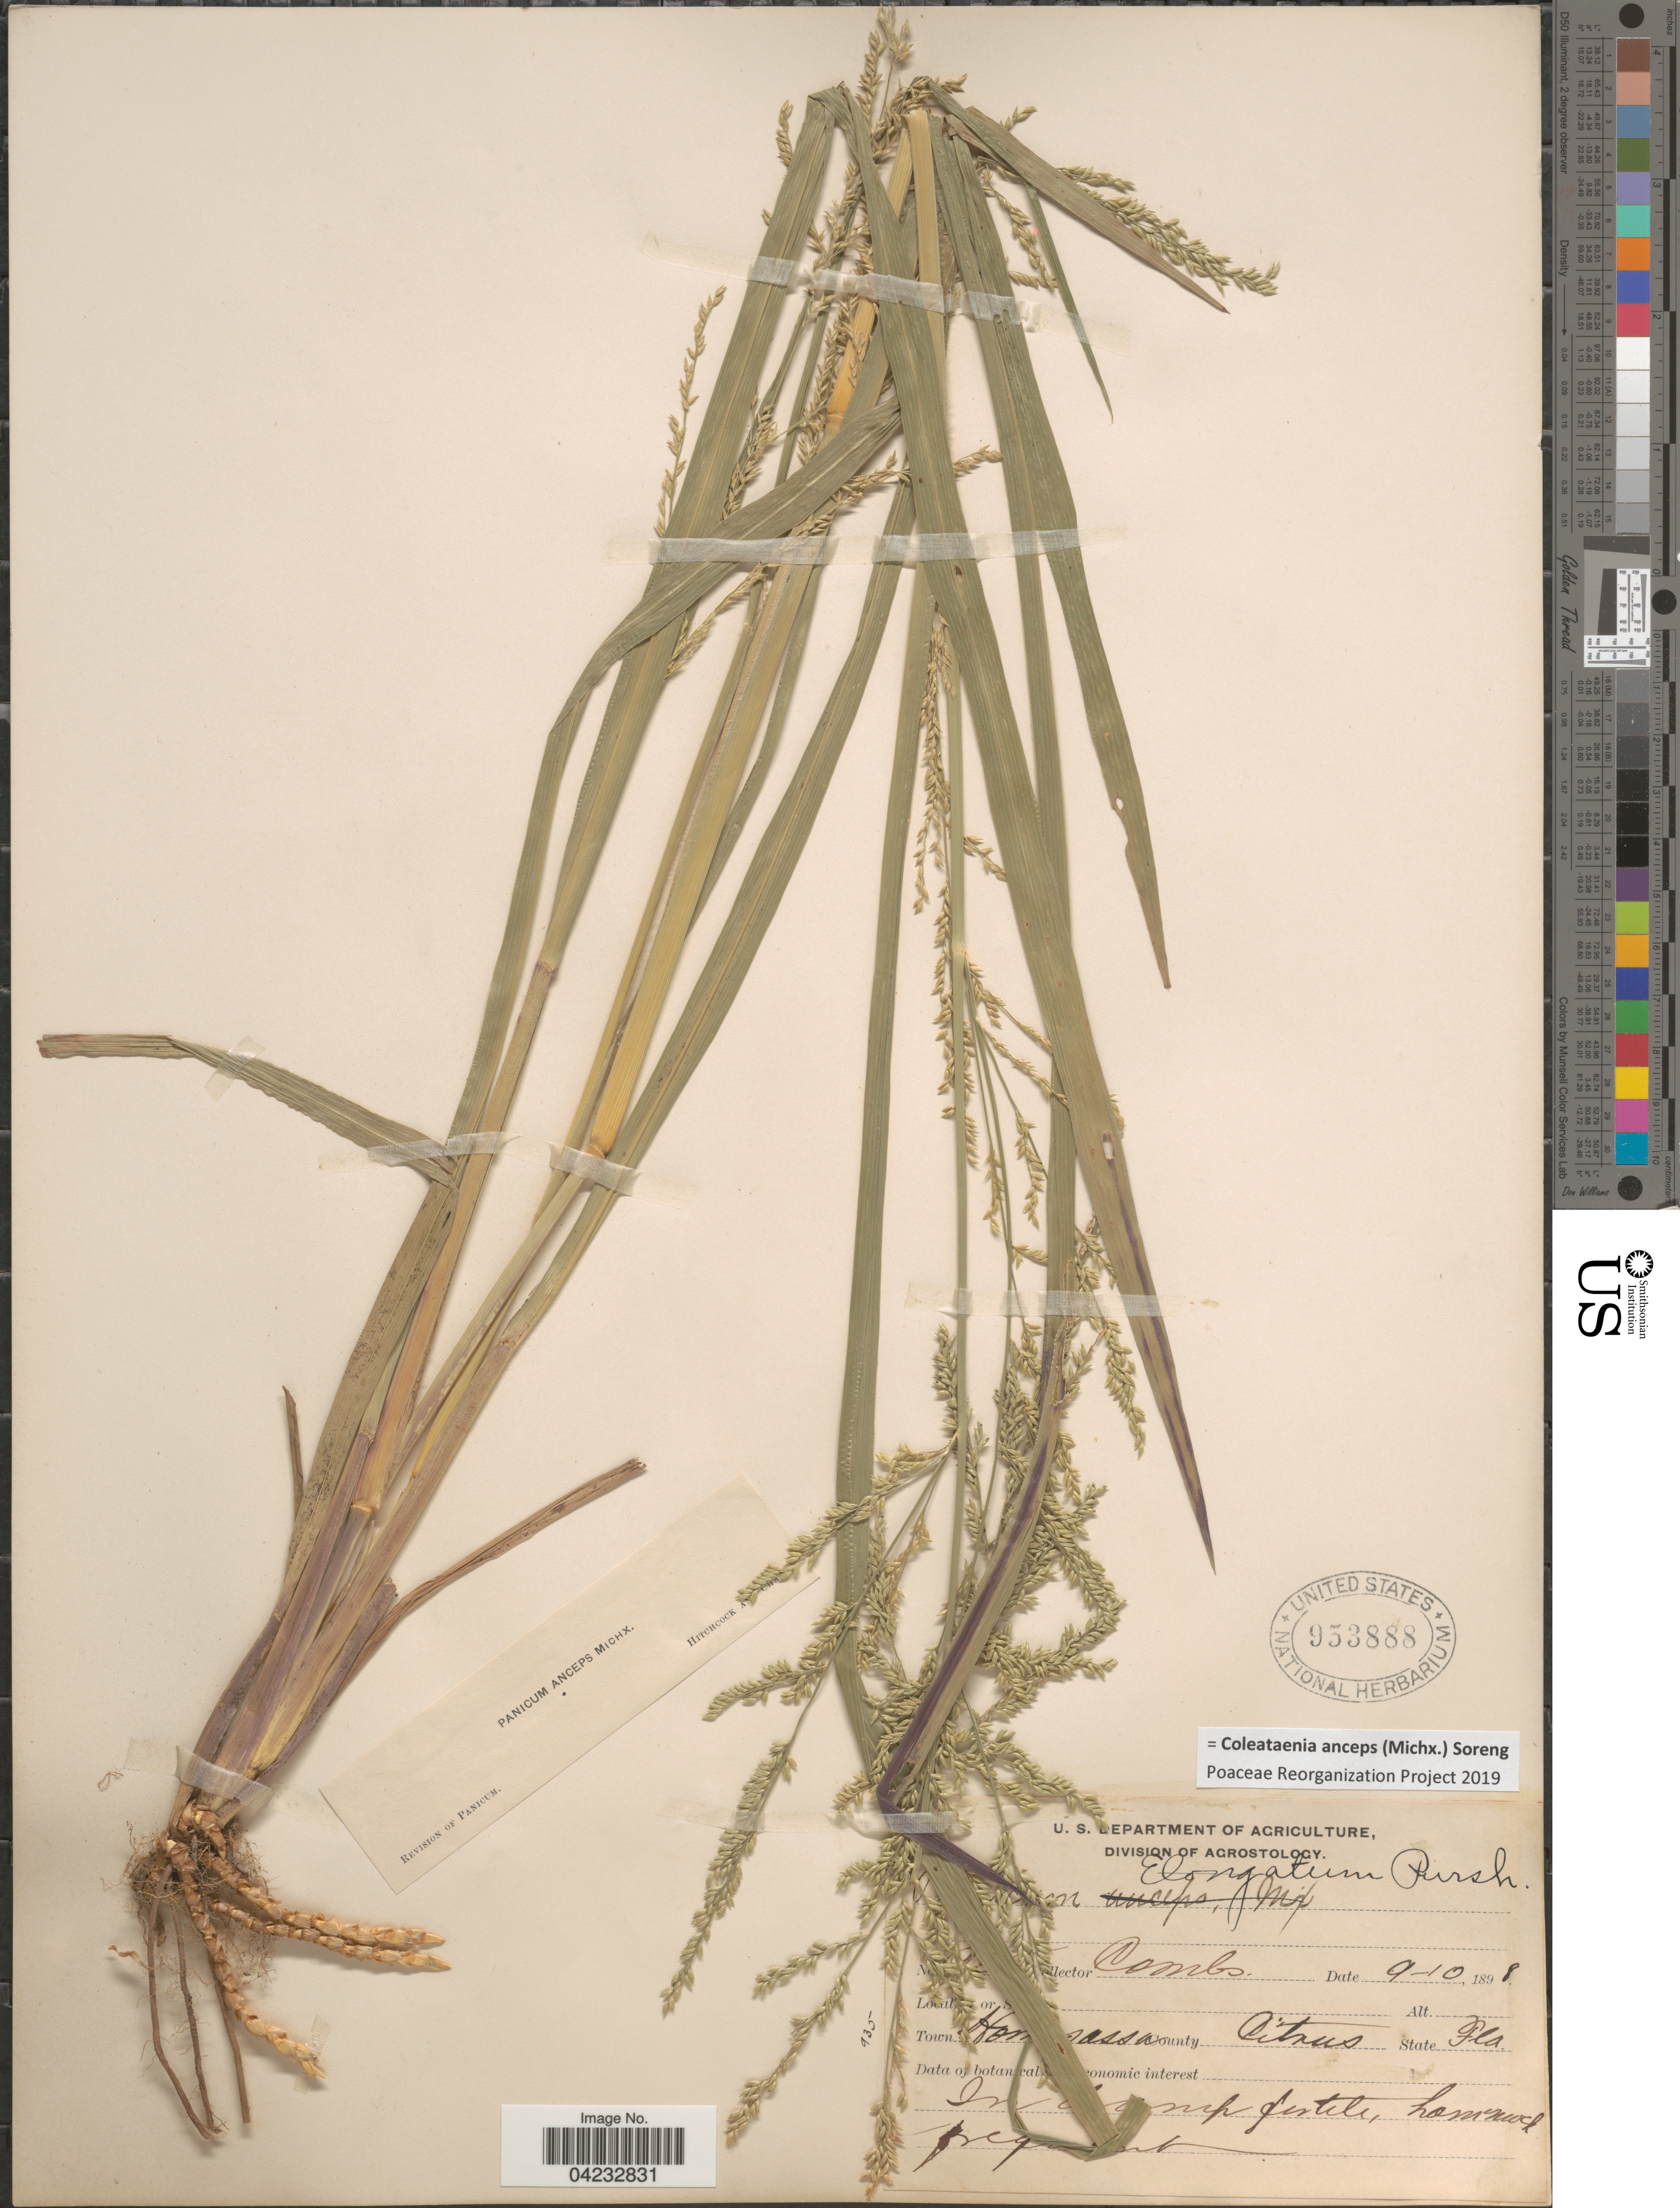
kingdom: Plantae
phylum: Tracheophyta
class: Liliopsida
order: Poales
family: Poaceae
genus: Coleataenia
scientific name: Coleataenia anceps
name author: (Michx.) Soreng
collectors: -. Combs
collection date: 1898-09-10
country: United States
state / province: Florida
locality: Town Homosassa. County Citrus.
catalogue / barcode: US 953888